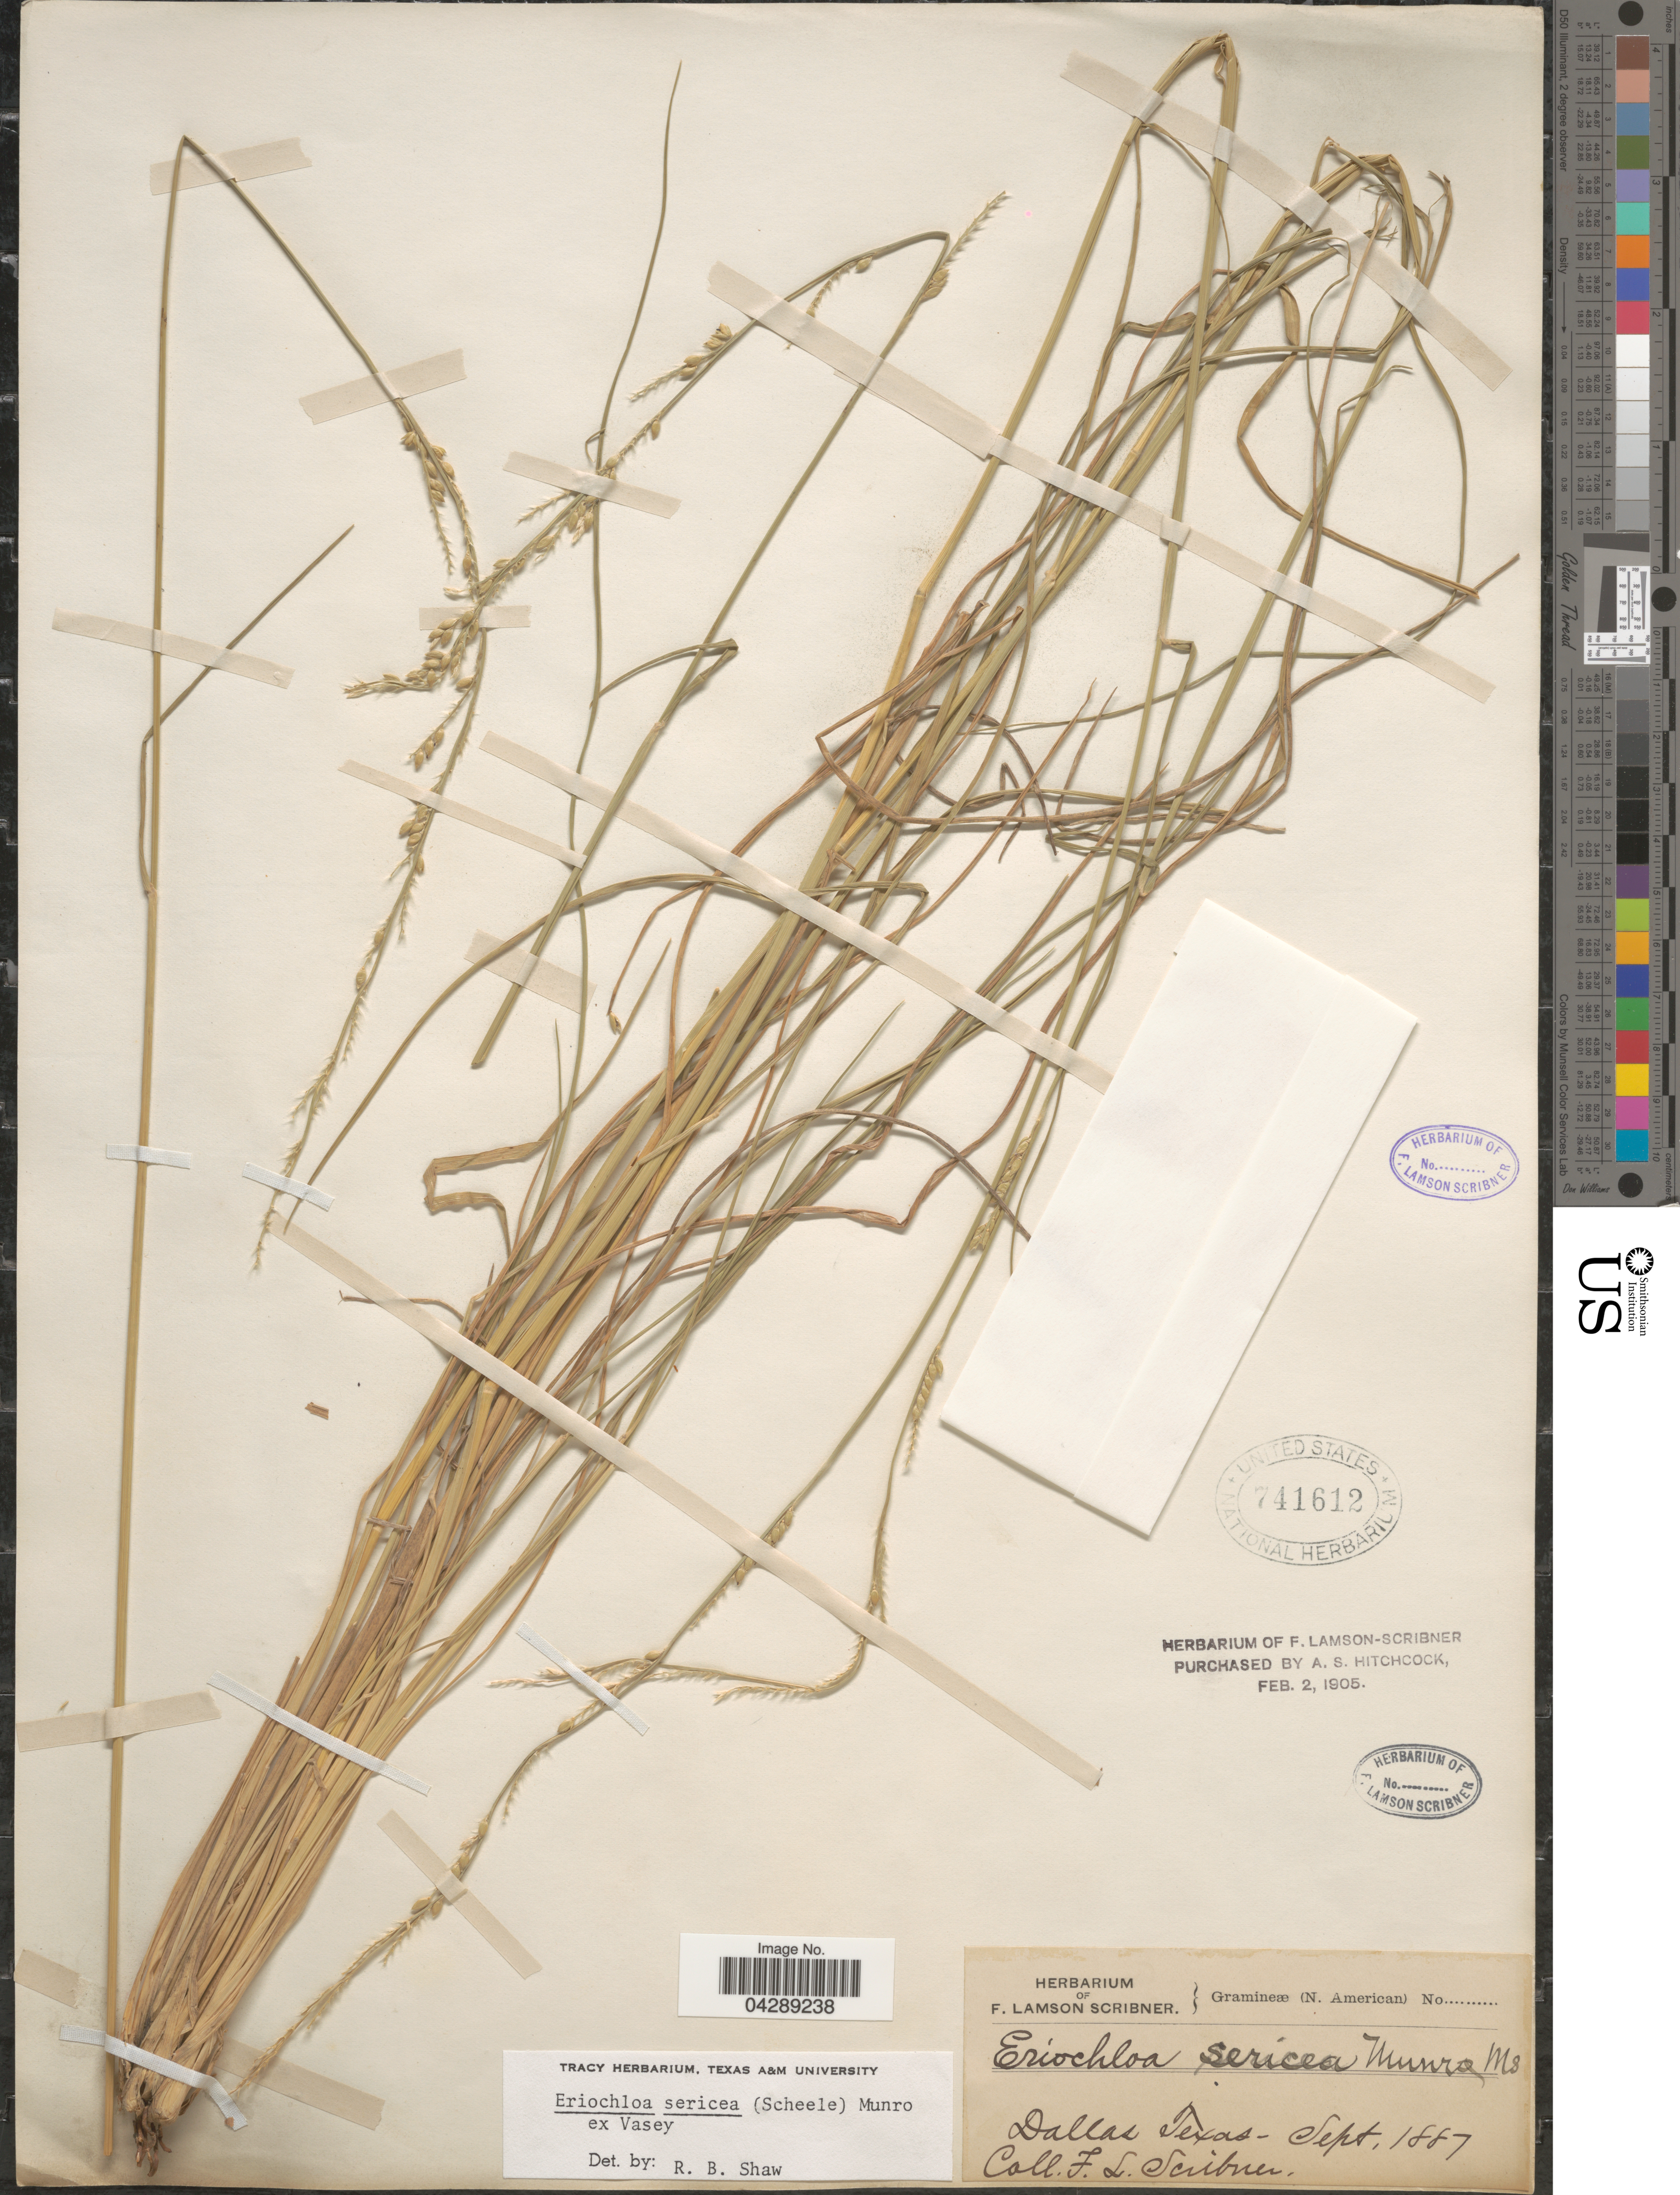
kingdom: Plantae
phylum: Tracheophyta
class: Liliopsida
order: Poales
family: Poaceae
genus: Eriochloa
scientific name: Eriochloa sericea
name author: (Scheele) Munro ex Vasey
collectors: F. L. Scribner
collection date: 1887-09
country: United States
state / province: Texas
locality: Dallas.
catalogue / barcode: US 741612